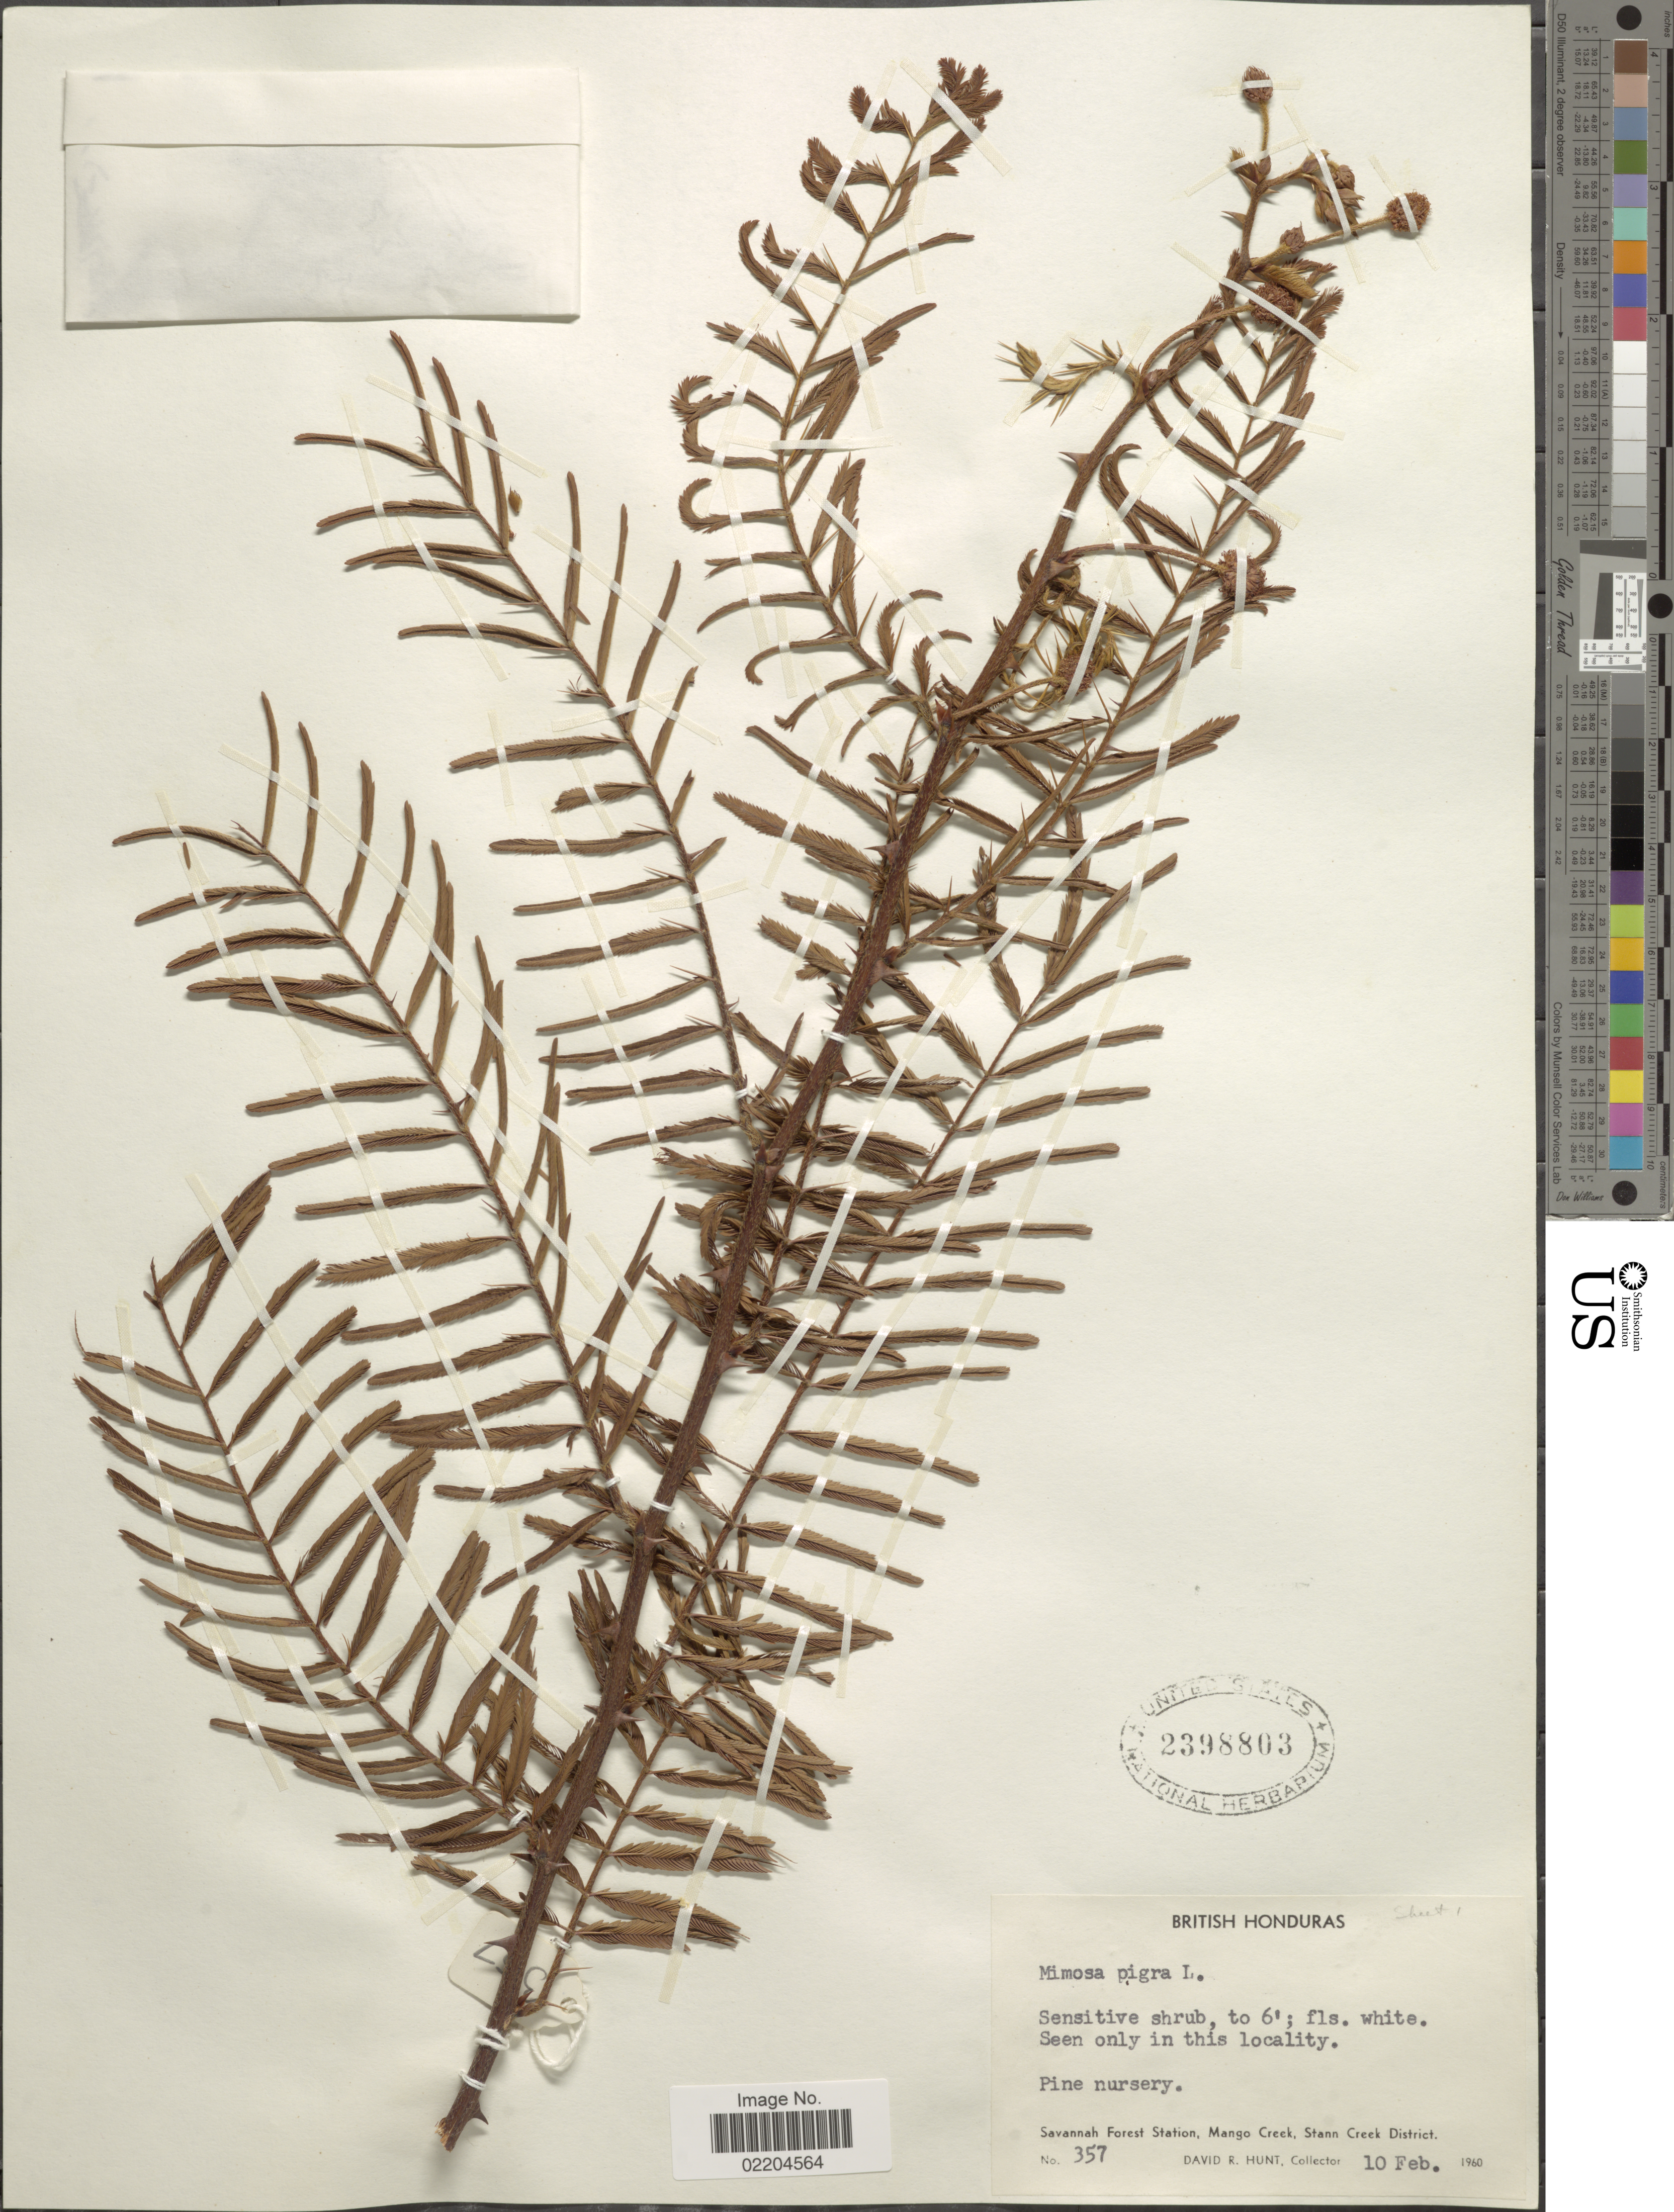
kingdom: Plantae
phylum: Tracheophyta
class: Magnoliopsida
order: Fabales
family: Fabaceae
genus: Mimosa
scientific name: Mimosa pigra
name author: L.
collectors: D. R. Hunt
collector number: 357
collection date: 1960-02-10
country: Belize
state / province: Stann Creek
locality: Savannah Forest Station, Mango Creek, Stann Creek District. British Honduras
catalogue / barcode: US 2398803